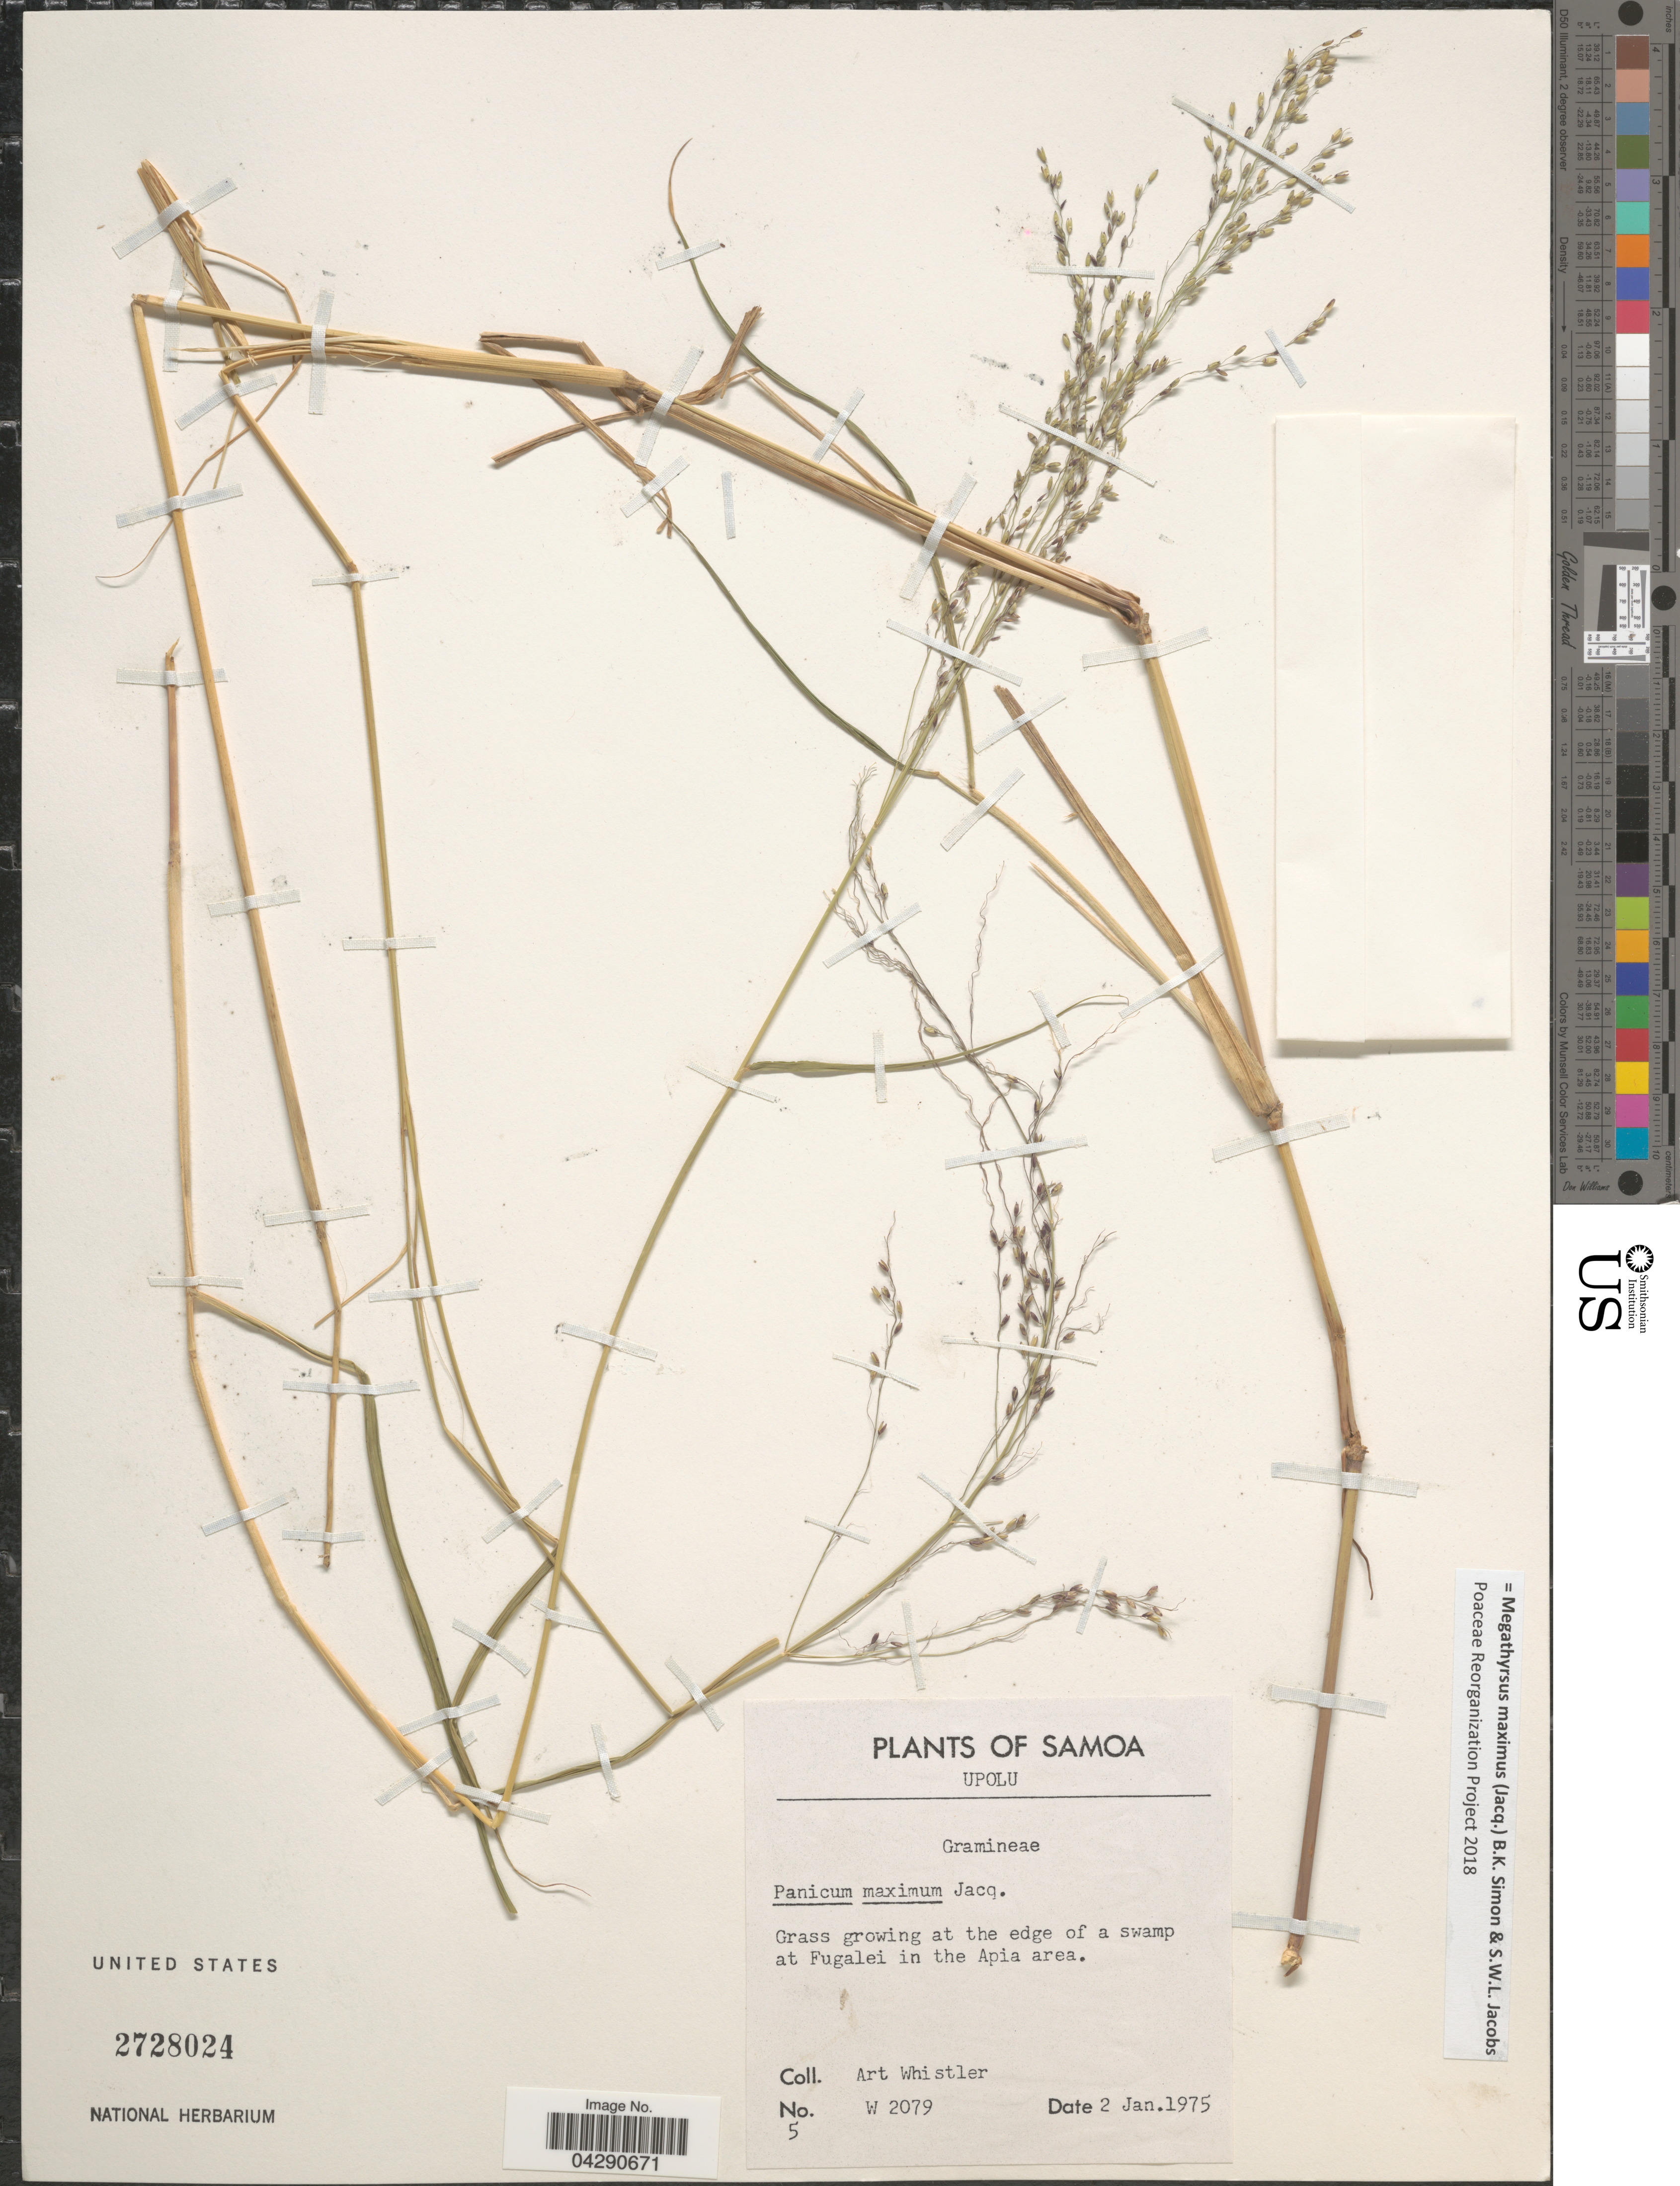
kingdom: Plantae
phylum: Tracheophyta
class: Liliopsida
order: Poales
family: Poaceae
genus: Megathyrsus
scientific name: Megathyrsus maximus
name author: (Jacq.) B.K. Simon & S.W.L. Jacobs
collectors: A. Whistler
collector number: W2079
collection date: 1975-01-02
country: Samoa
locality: Samoa. Upolu. Grass growing at the edge of a swamp at Fugalei in the Apia area.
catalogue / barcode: US 2728024